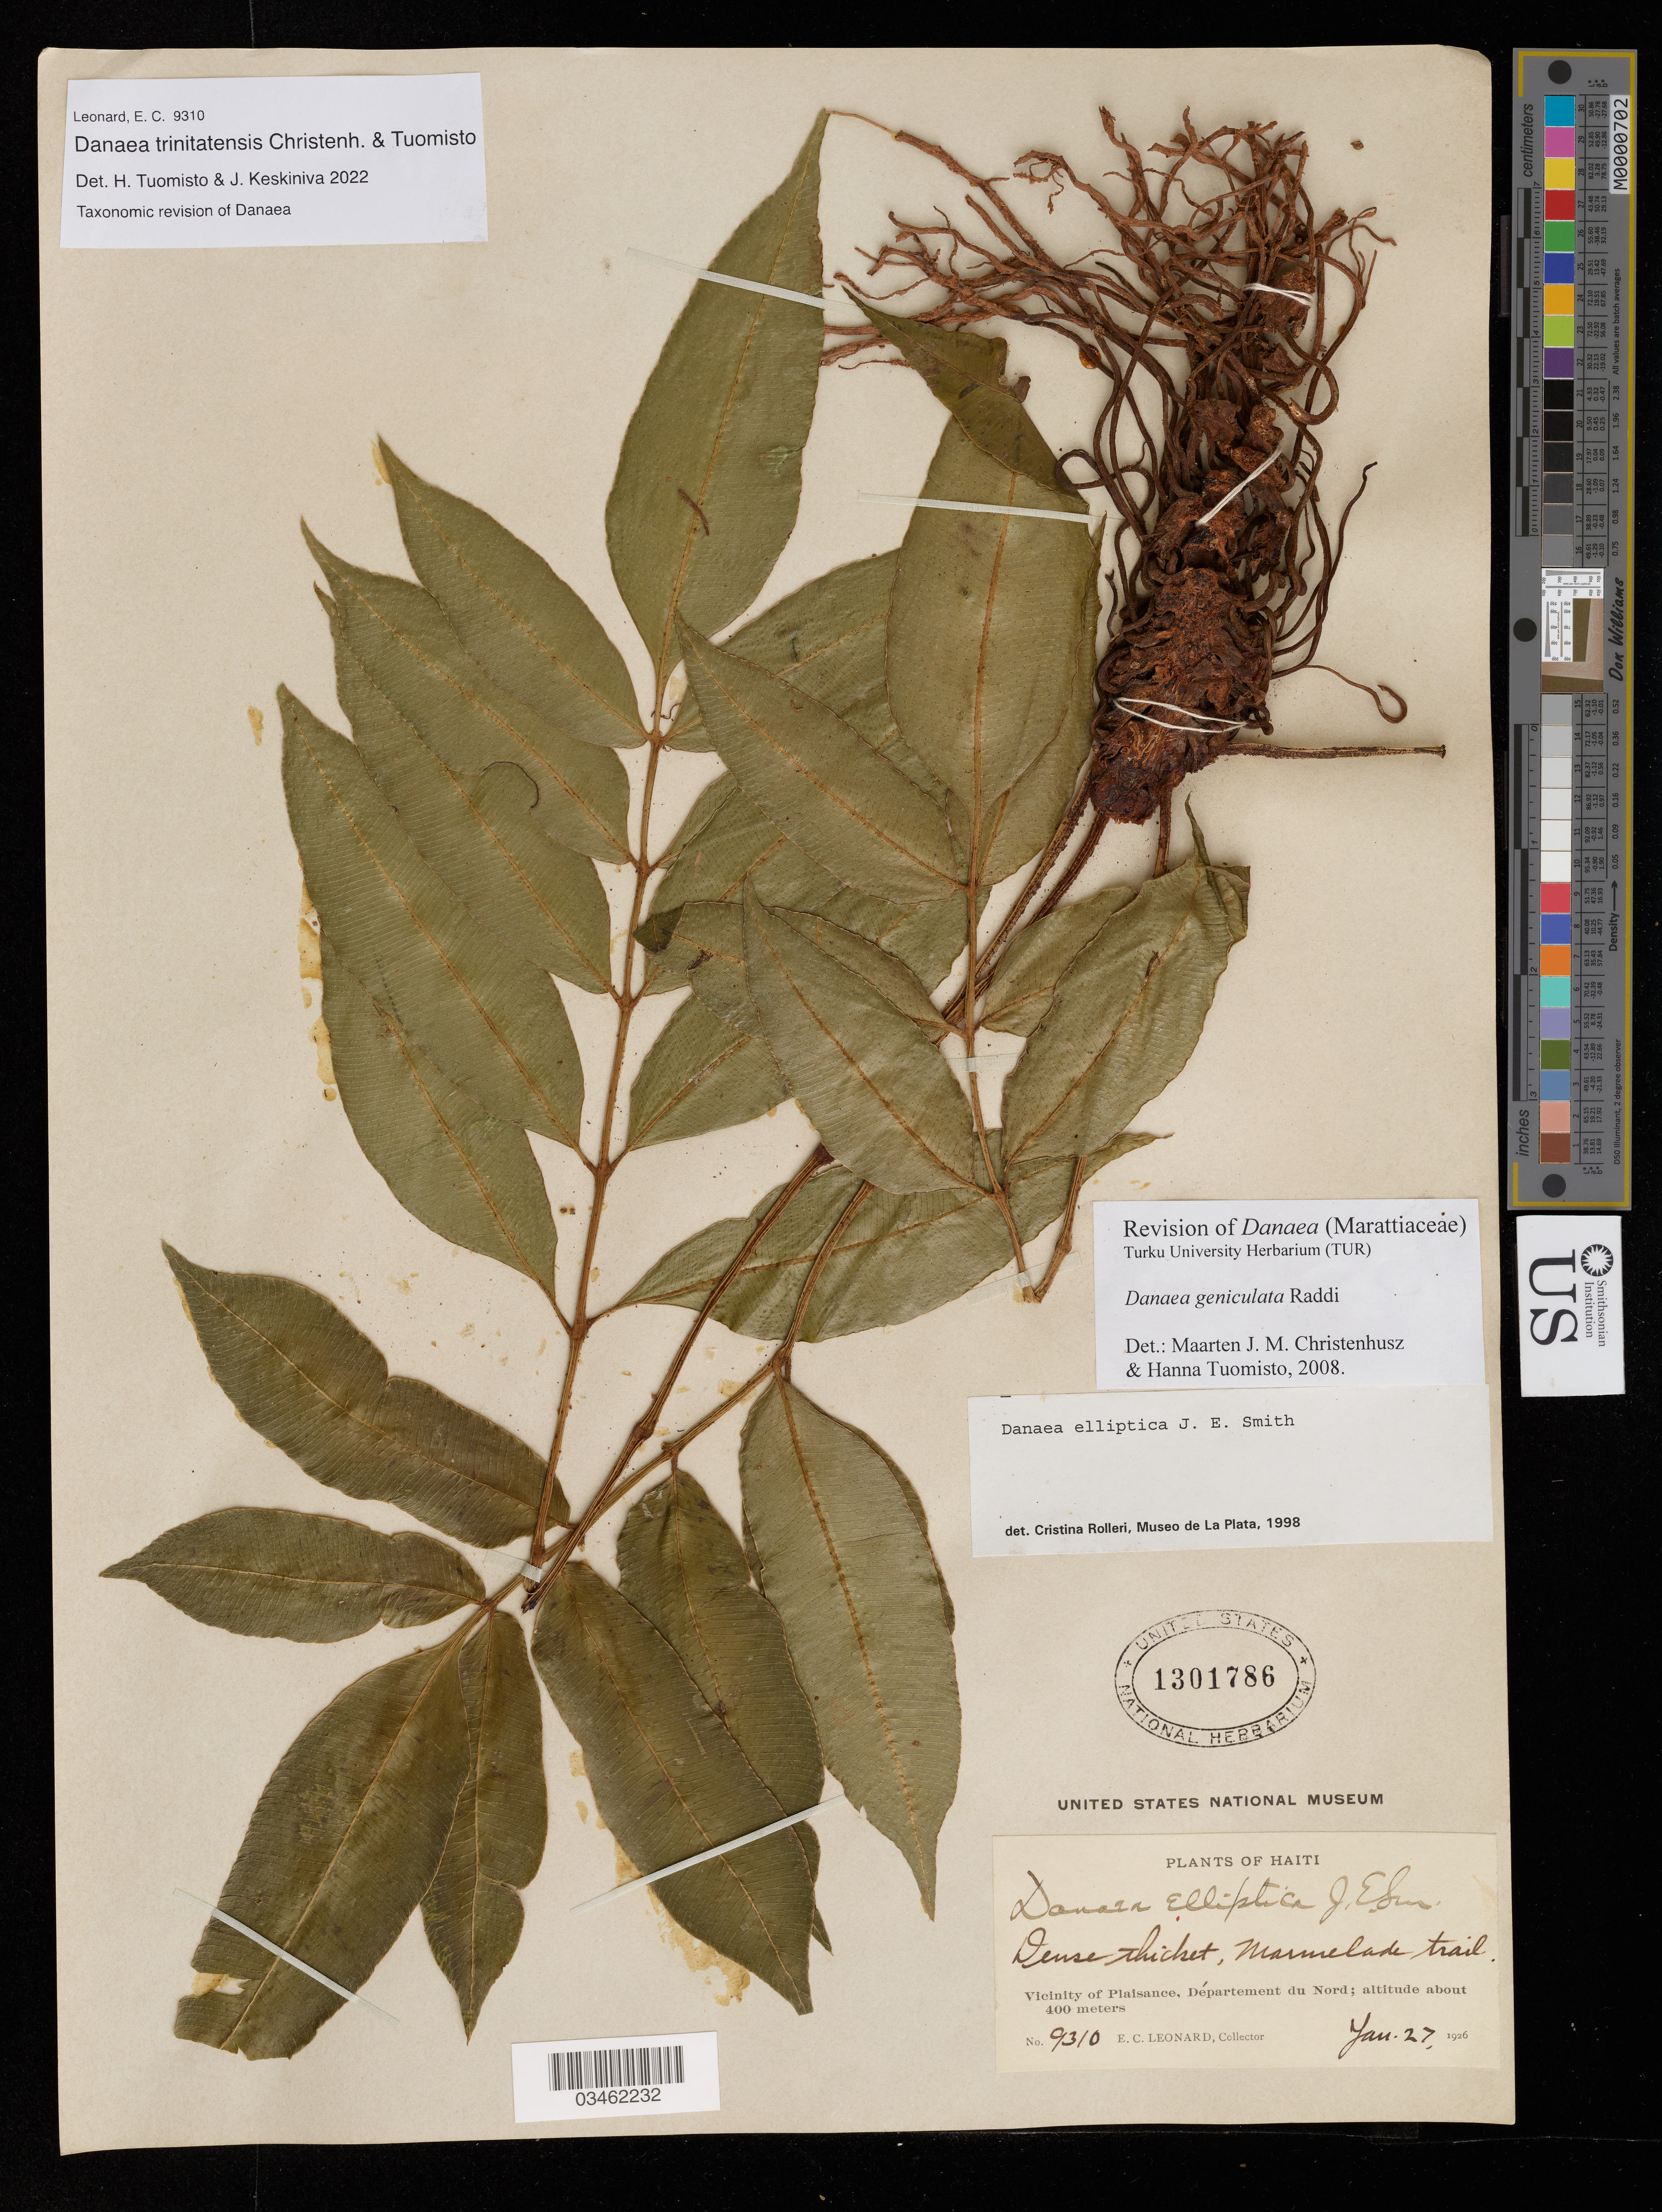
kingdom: Plantae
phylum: Tracheophyta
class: Polypodiopsida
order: Marattiales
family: Marattiaceae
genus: Danaea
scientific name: Danaea trinitatensis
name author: Tuomisto & Keskiniva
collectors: E. C. Leonard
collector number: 9310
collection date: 1926-01-27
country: Haiti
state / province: Nord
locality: Marmelade trail. Vicinity of Plaisance, Département du Nord.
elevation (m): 400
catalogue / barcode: US 1301786